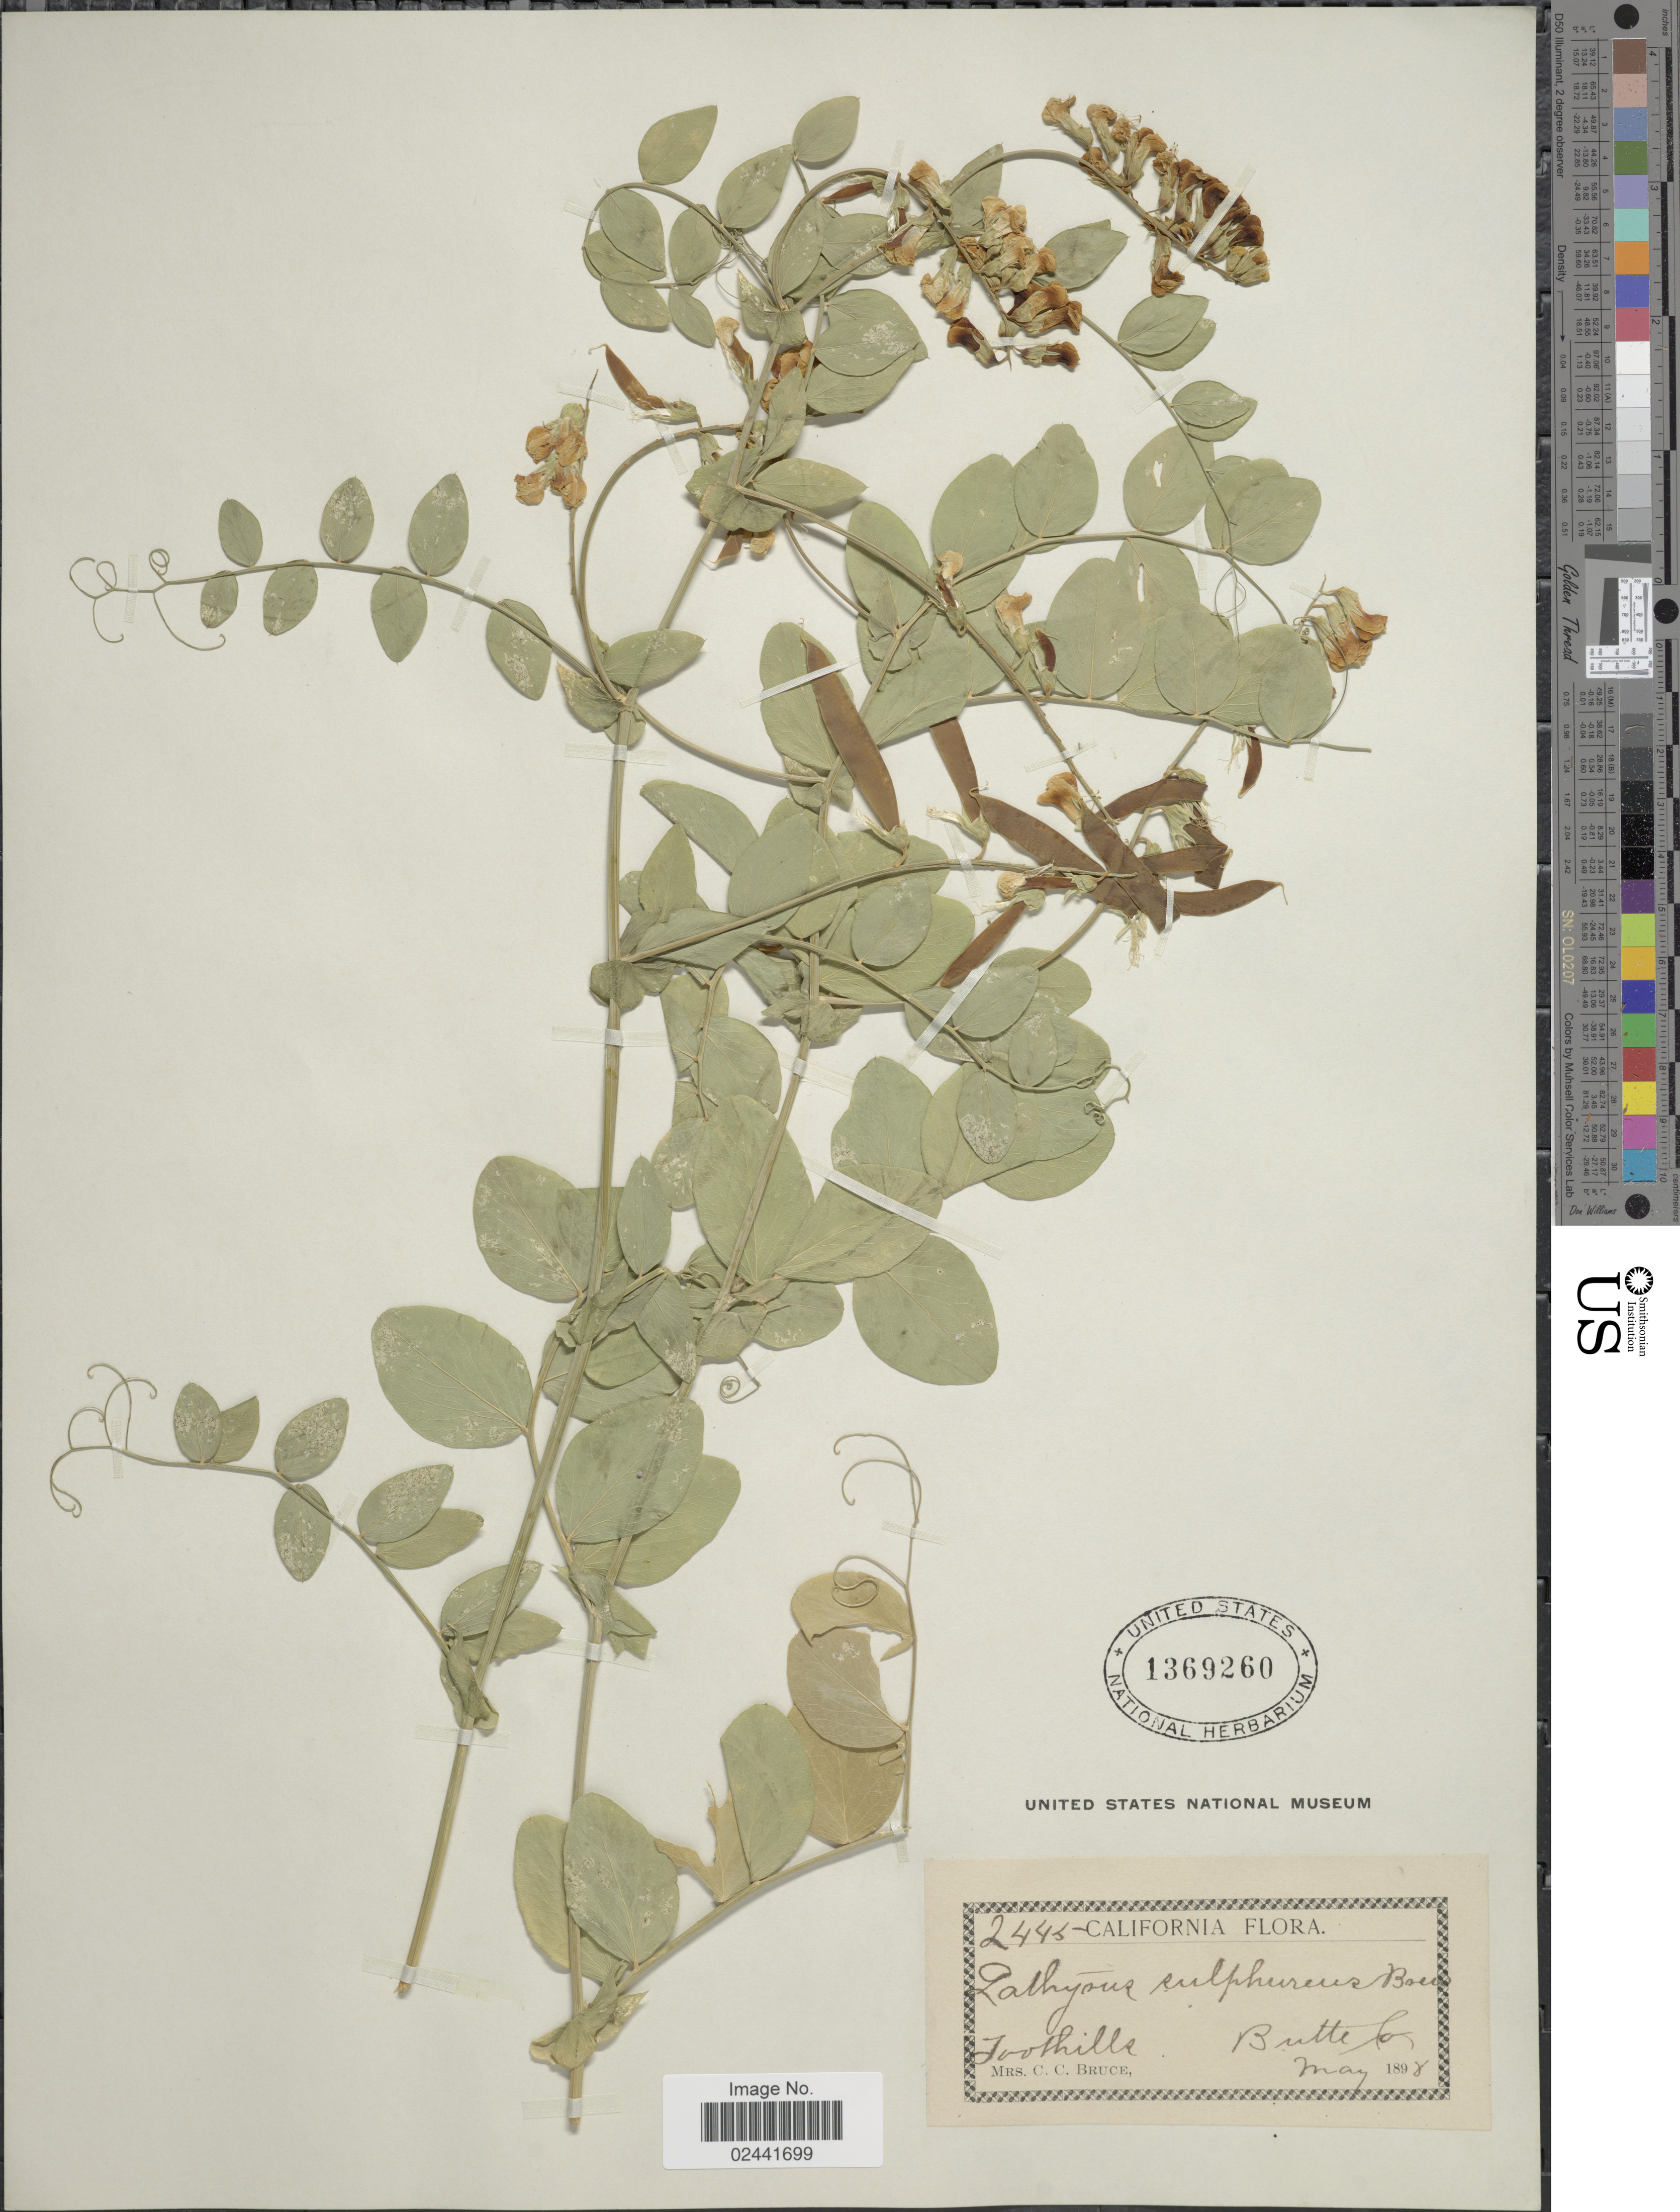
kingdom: Plantae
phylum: Tracheophyta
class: Magnoliopsida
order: Fabales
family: Fabaceae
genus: Lathyrus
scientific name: Lathyrus sulphureus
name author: W.H. Brewer ex A. Gray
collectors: C. Bruce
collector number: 2445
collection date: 1898-05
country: United States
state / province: California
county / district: Butte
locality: Foothills, Butte Co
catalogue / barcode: US 1369260